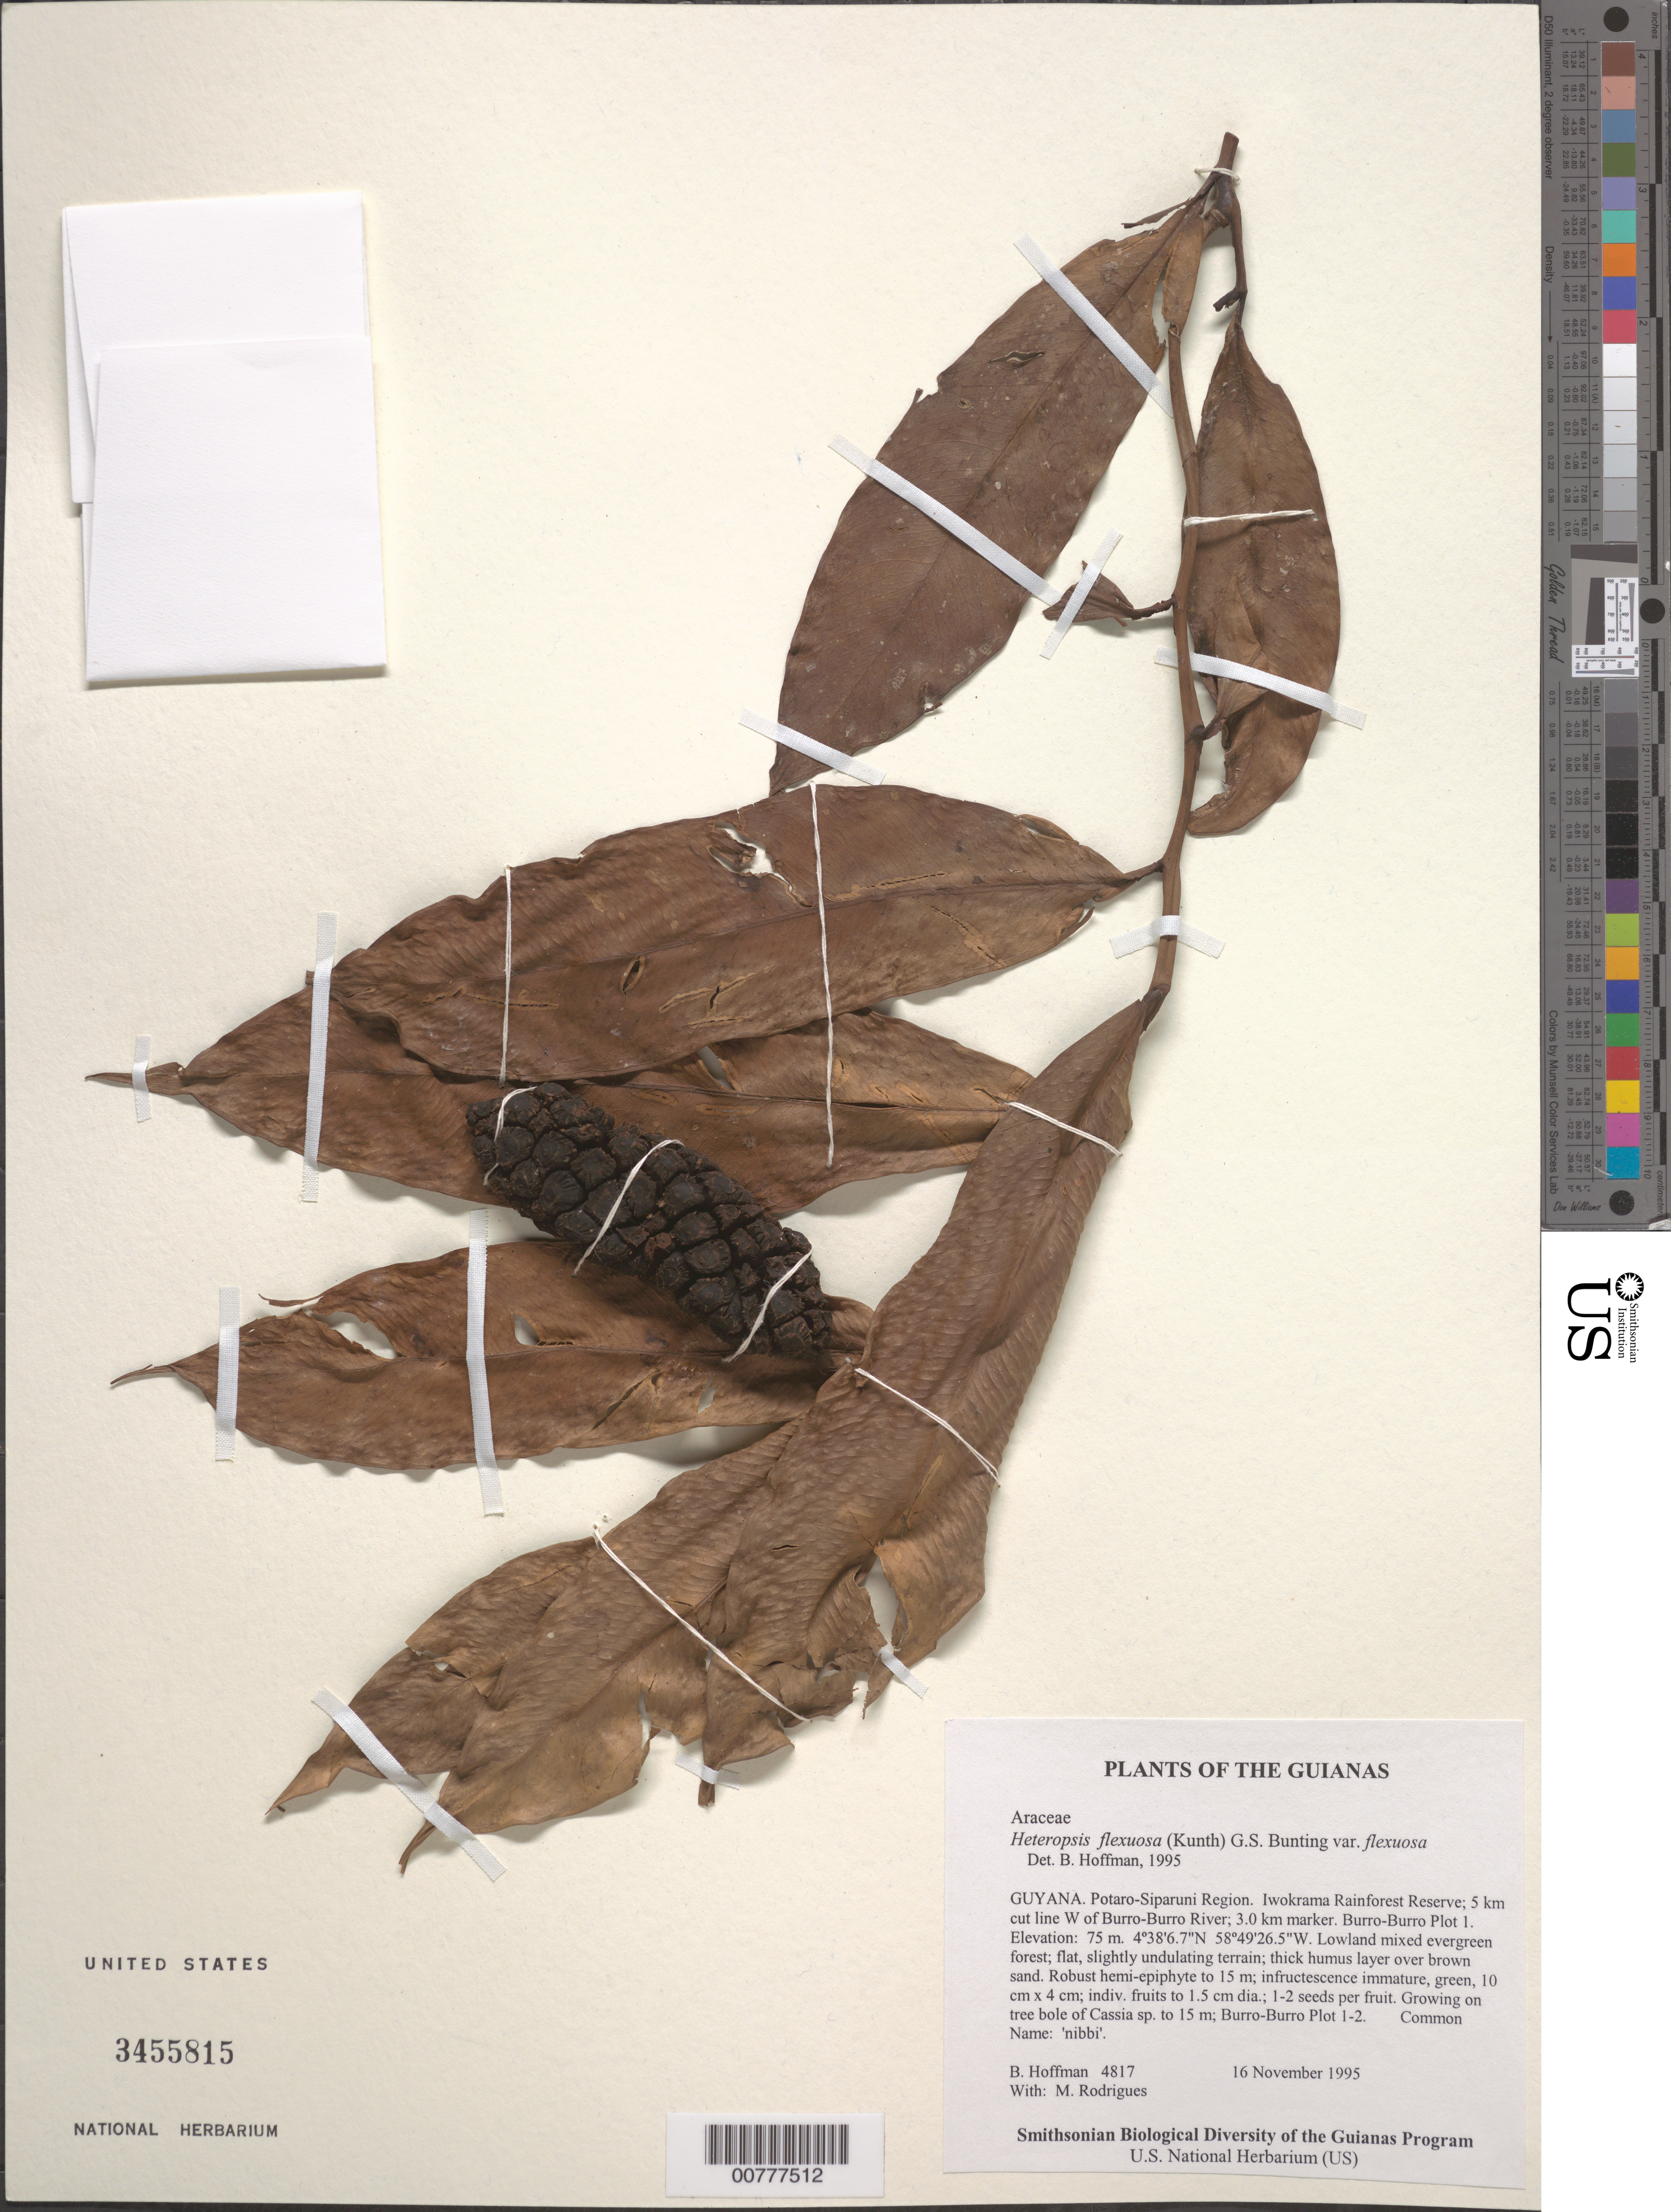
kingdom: Plantae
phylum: Tracheophyta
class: Liliopsida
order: Alismatales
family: Araceae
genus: Heteropsis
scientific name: Heteropsis flexuosa var. flexuosa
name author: (Kunth) G.S. Bunting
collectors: B. Hoffman & M. T. Rodrigues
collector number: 4817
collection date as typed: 16 November 1995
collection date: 1995-11-16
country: Guyana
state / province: Potaro-Siparuni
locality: Iwokrama Rainforest Reserve; 5 km cut line W of Burro-Burro River; 3.0 km marker. Burro-Burro Plot 1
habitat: Lowland mixed evergreen forest; flat, slightly undulating terrain; thick humus layer over brown sand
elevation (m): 75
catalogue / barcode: US 3455815